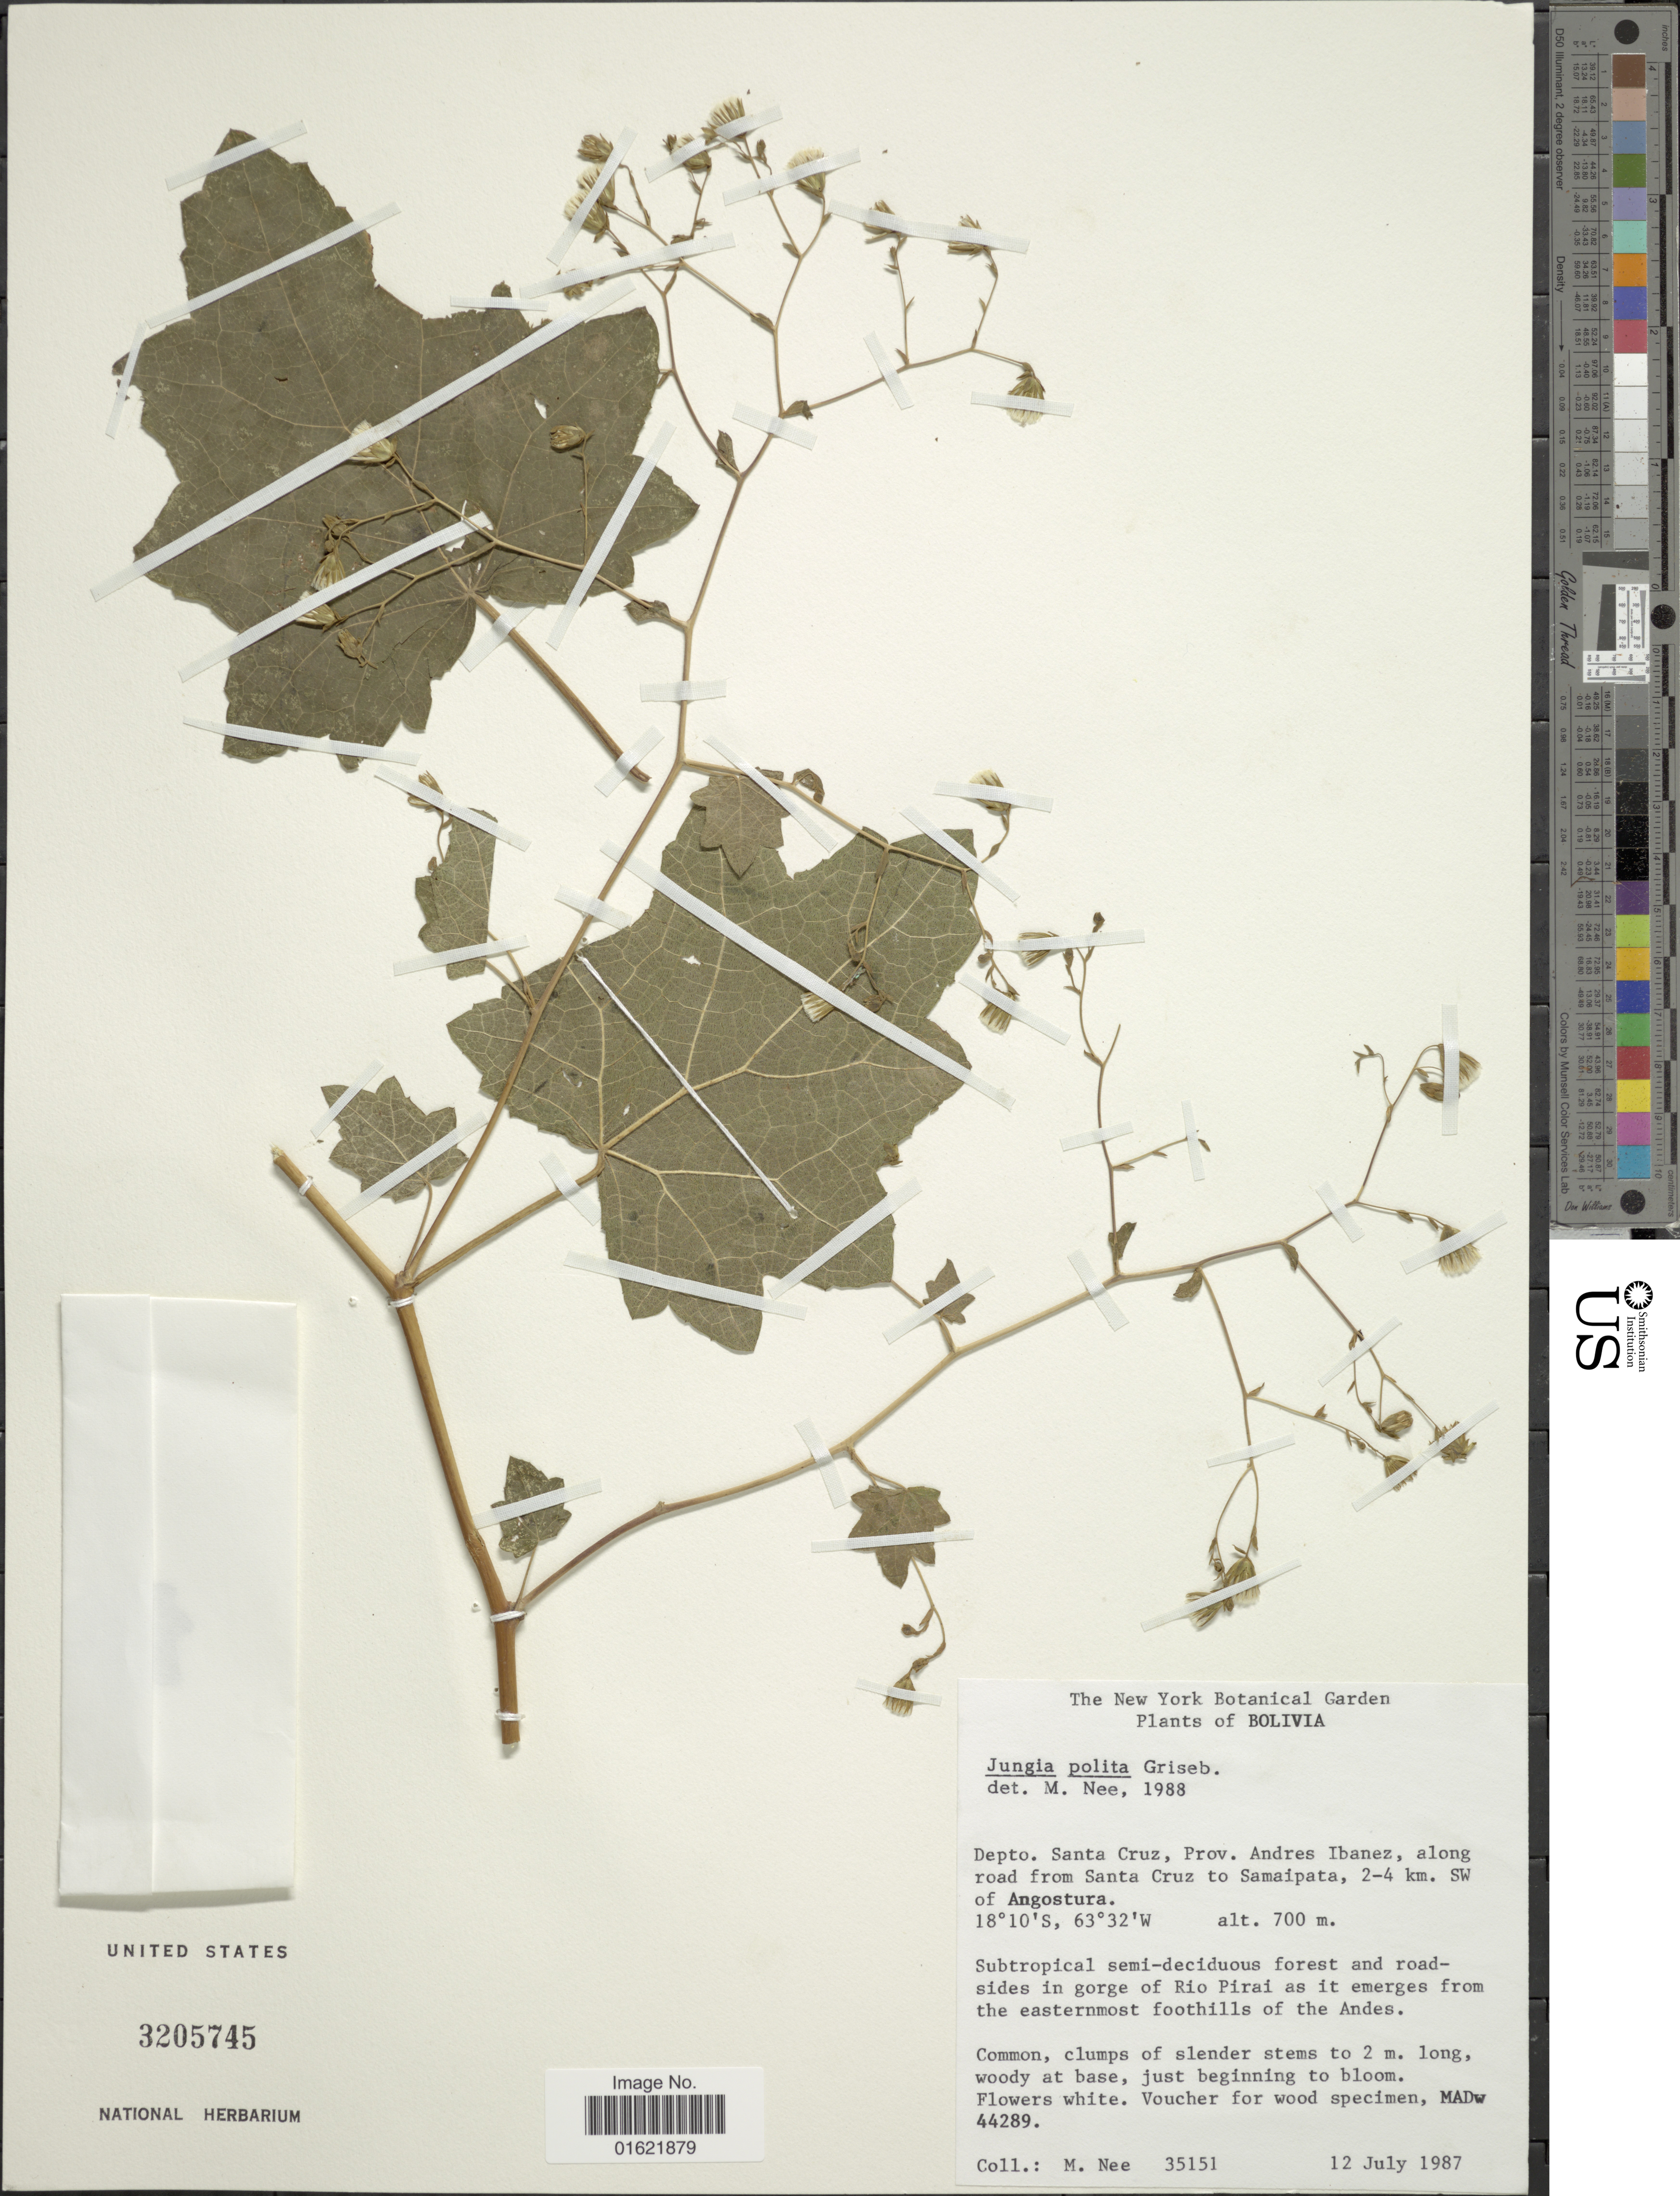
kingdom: Plantae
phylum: Tracheophyta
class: Magnoliopsida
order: Asterales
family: Asteraceae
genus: Jungia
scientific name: Jungia polita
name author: Griseb.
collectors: M. Nee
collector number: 35151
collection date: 1987-07-12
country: Bolivia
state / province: Santa Cruz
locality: Prov. Andres Ibanez, along road from Santa Cruz to Samaipata, 2-4 km. SW of Angostura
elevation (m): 700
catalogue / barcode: US 3205745